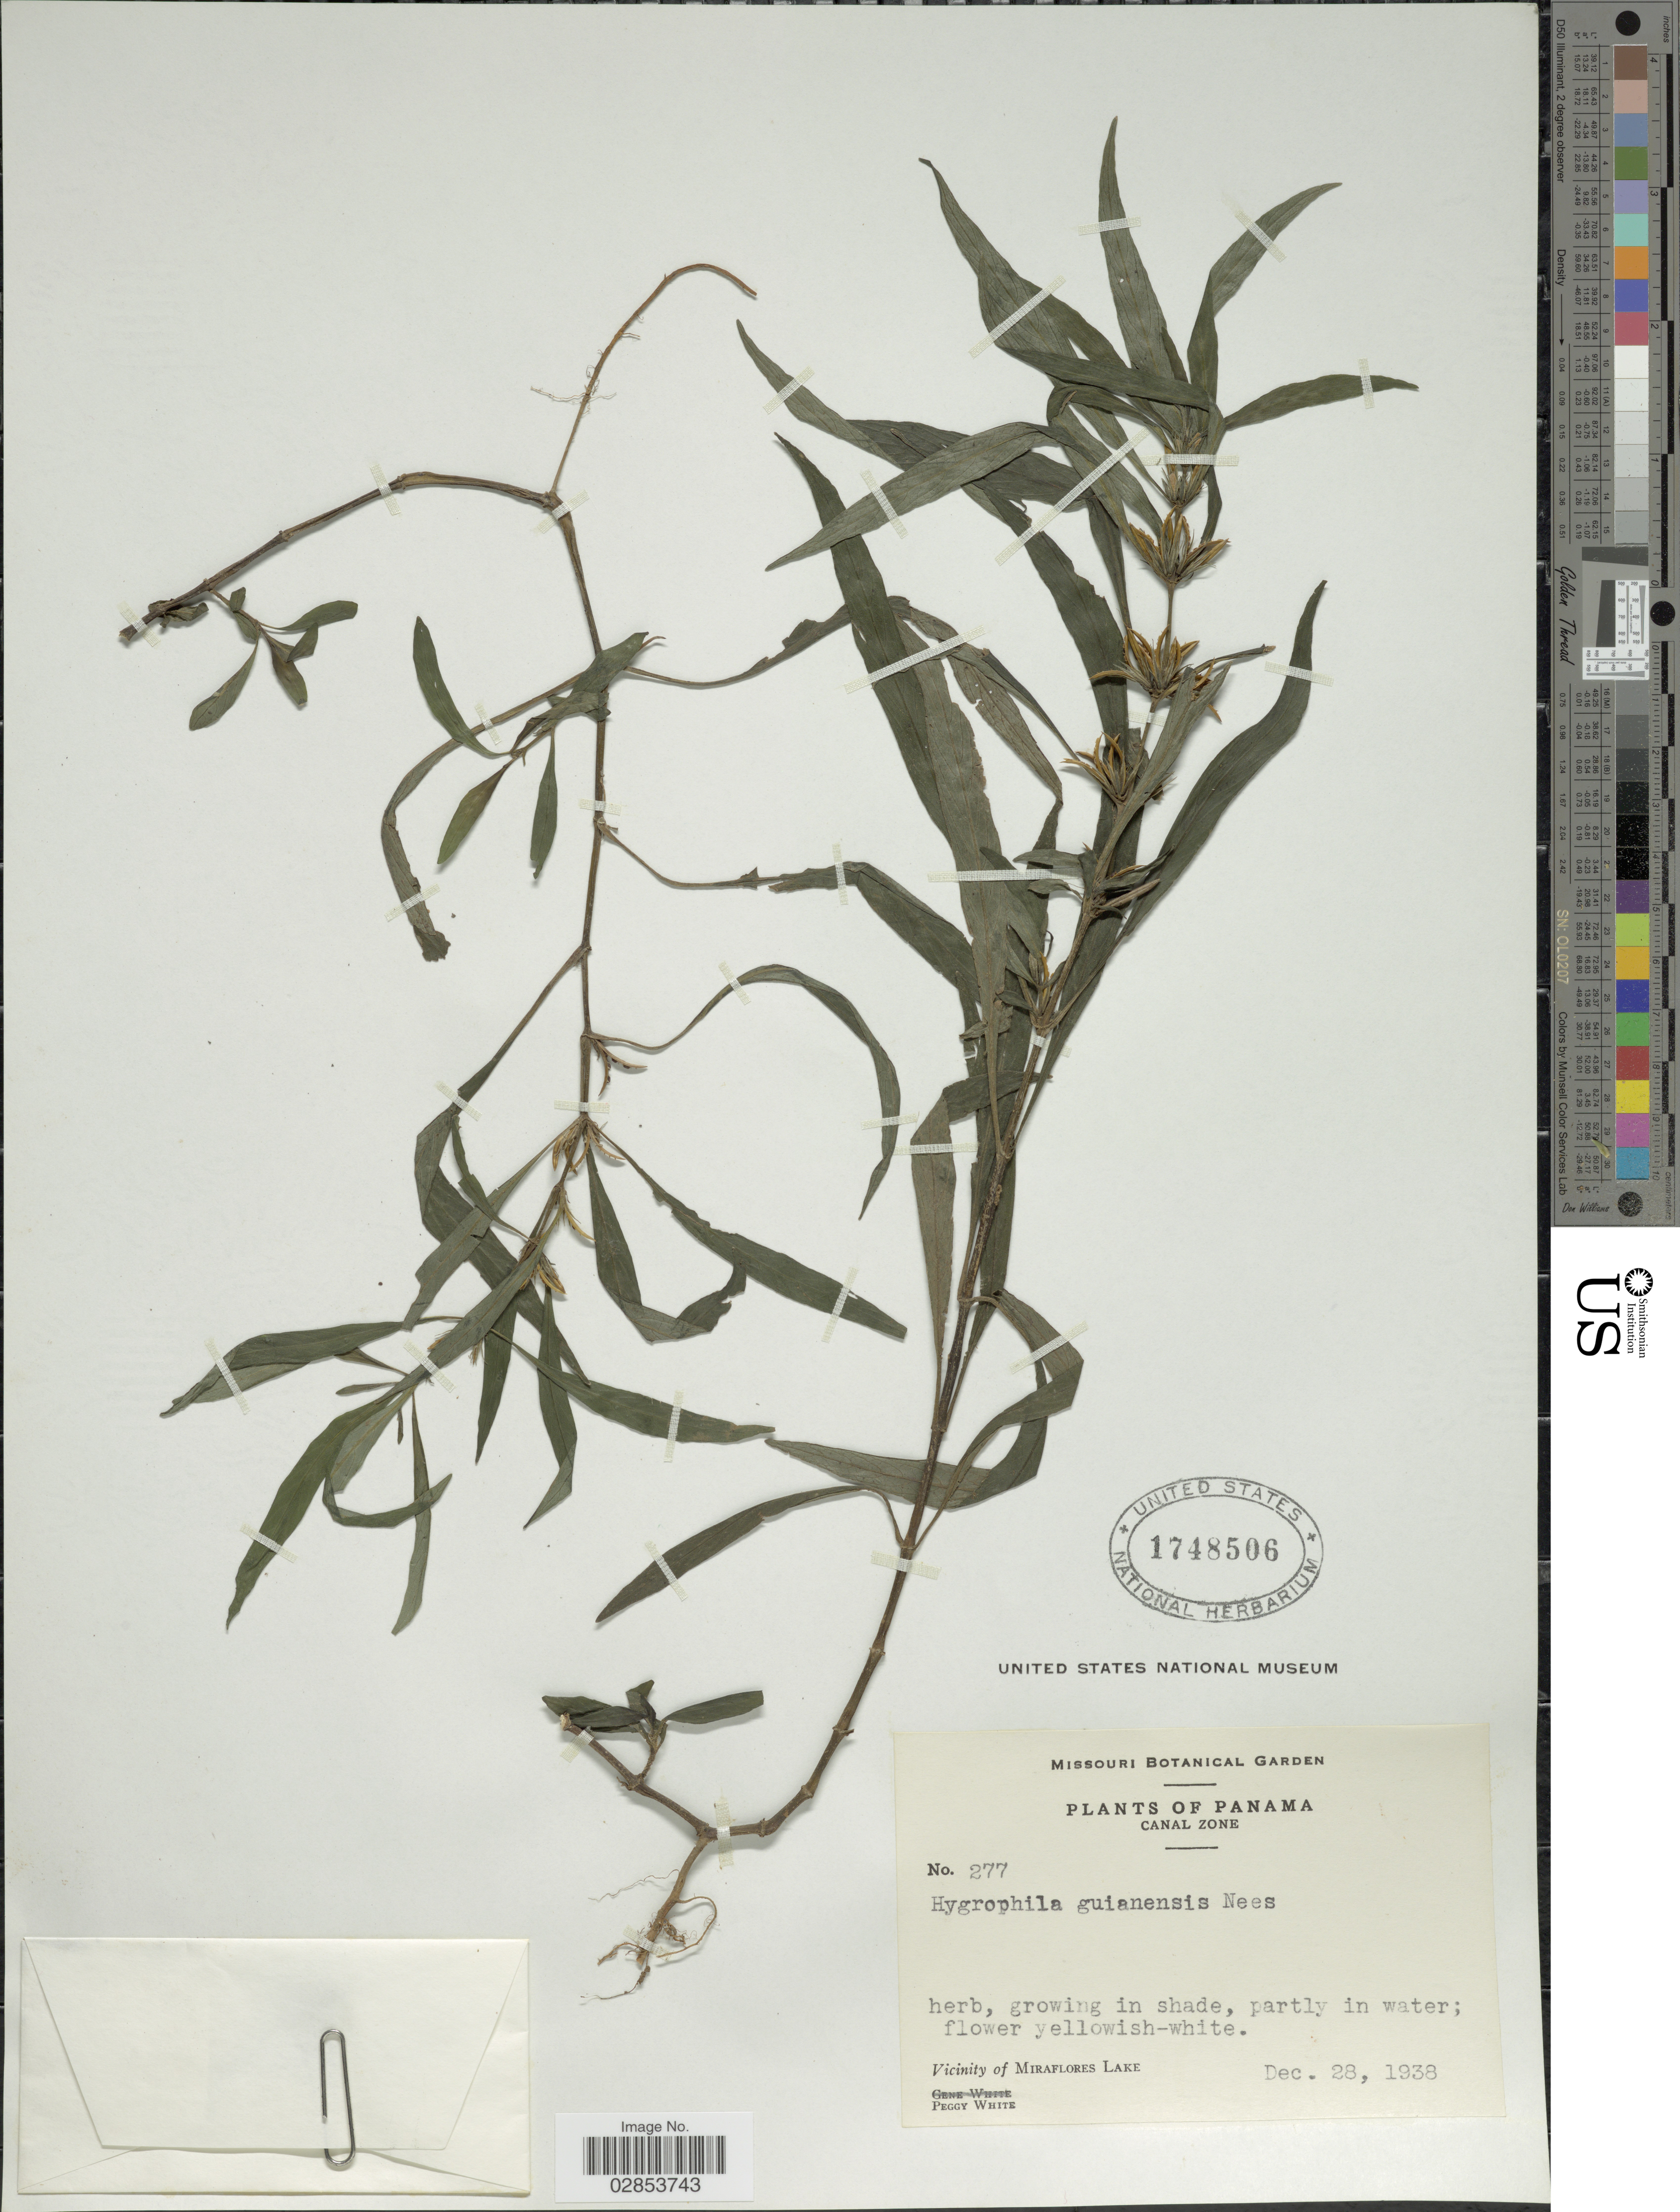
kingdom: Plantae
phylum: Tracheophyta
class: Magnoliopsida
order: Lamiales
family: Acanthaceae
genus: Hygrophila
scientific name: Hygrophila costata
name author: Nees & T. Nees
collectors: P. White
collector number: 277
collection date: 1938-12-28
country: Panama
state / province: Panamá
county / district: Canal Zone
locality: Canal Zone, Vicinity of Miraflores Lake.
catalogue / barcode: US 1748506